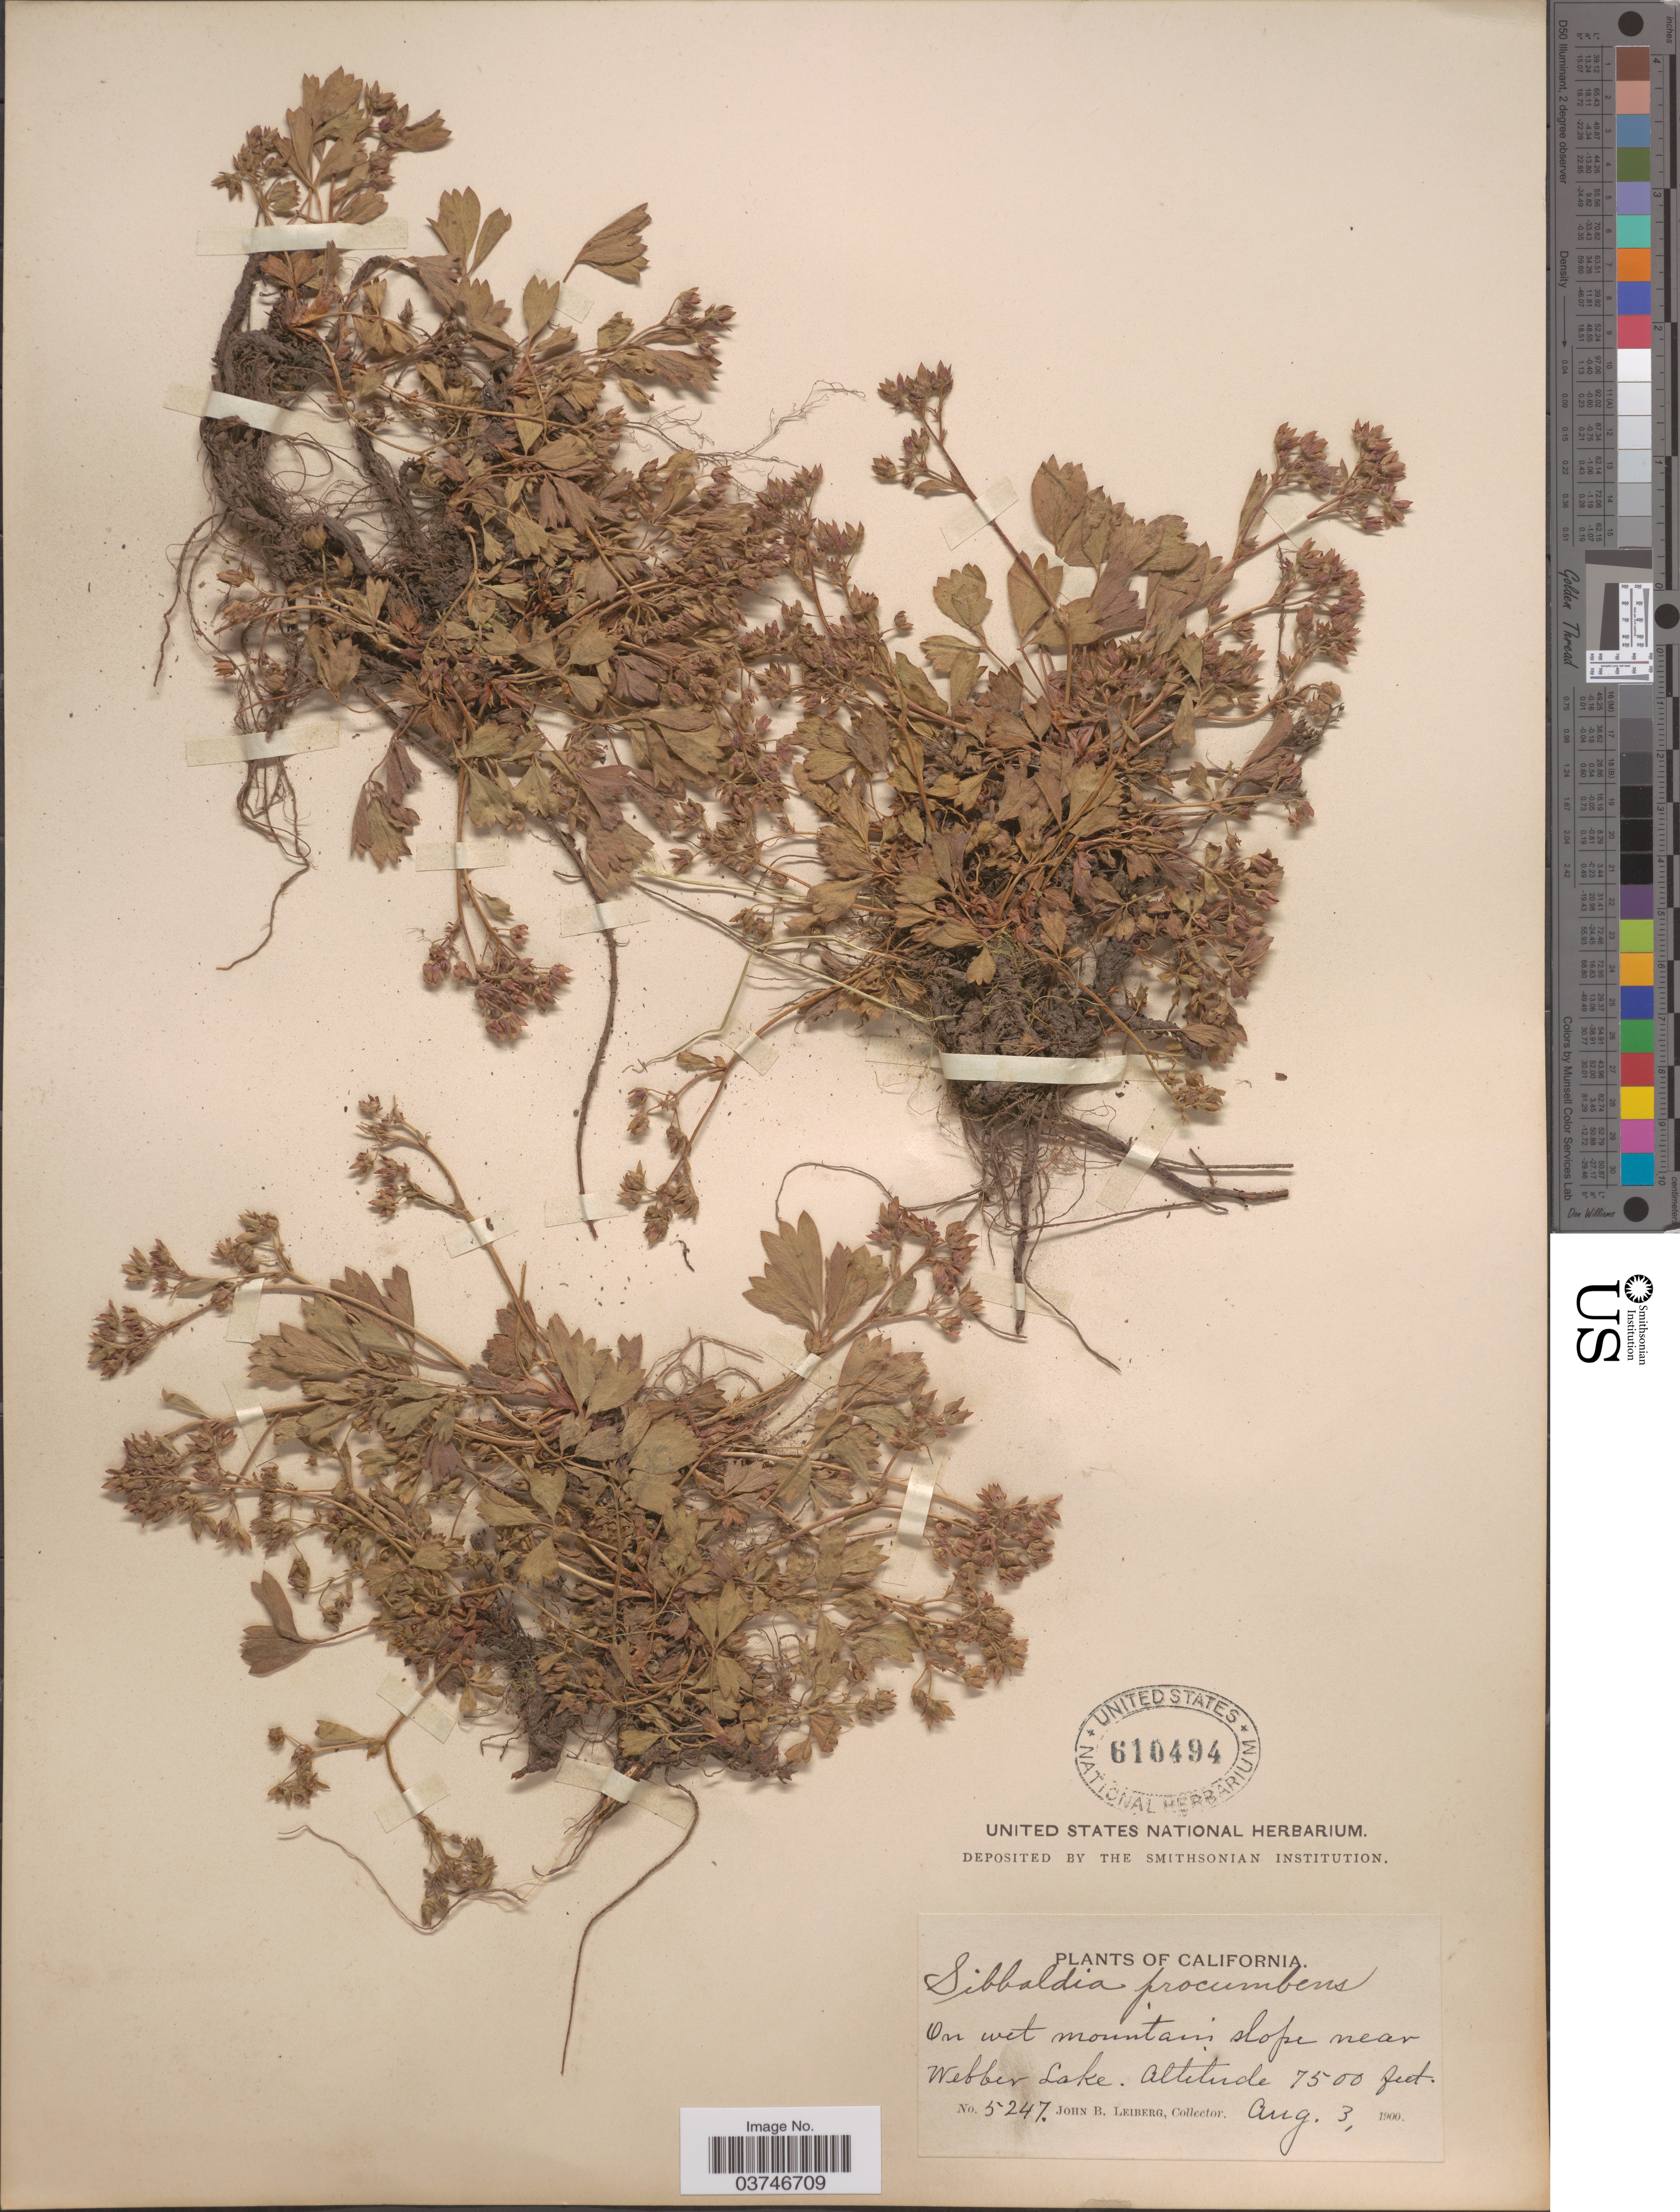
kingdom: Plantae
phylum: Tracheophyta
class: Magnoliopsida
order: Rosales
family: Rosaceae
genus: Sibbaldia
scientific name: Sibbaldia procumbens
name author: L.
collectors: J. B. Leiberg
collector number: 5247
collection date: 1900-08-03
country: United States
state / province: California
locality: On wet mountain slope near Webber Lake.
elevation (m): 2286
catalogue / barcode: US 610494